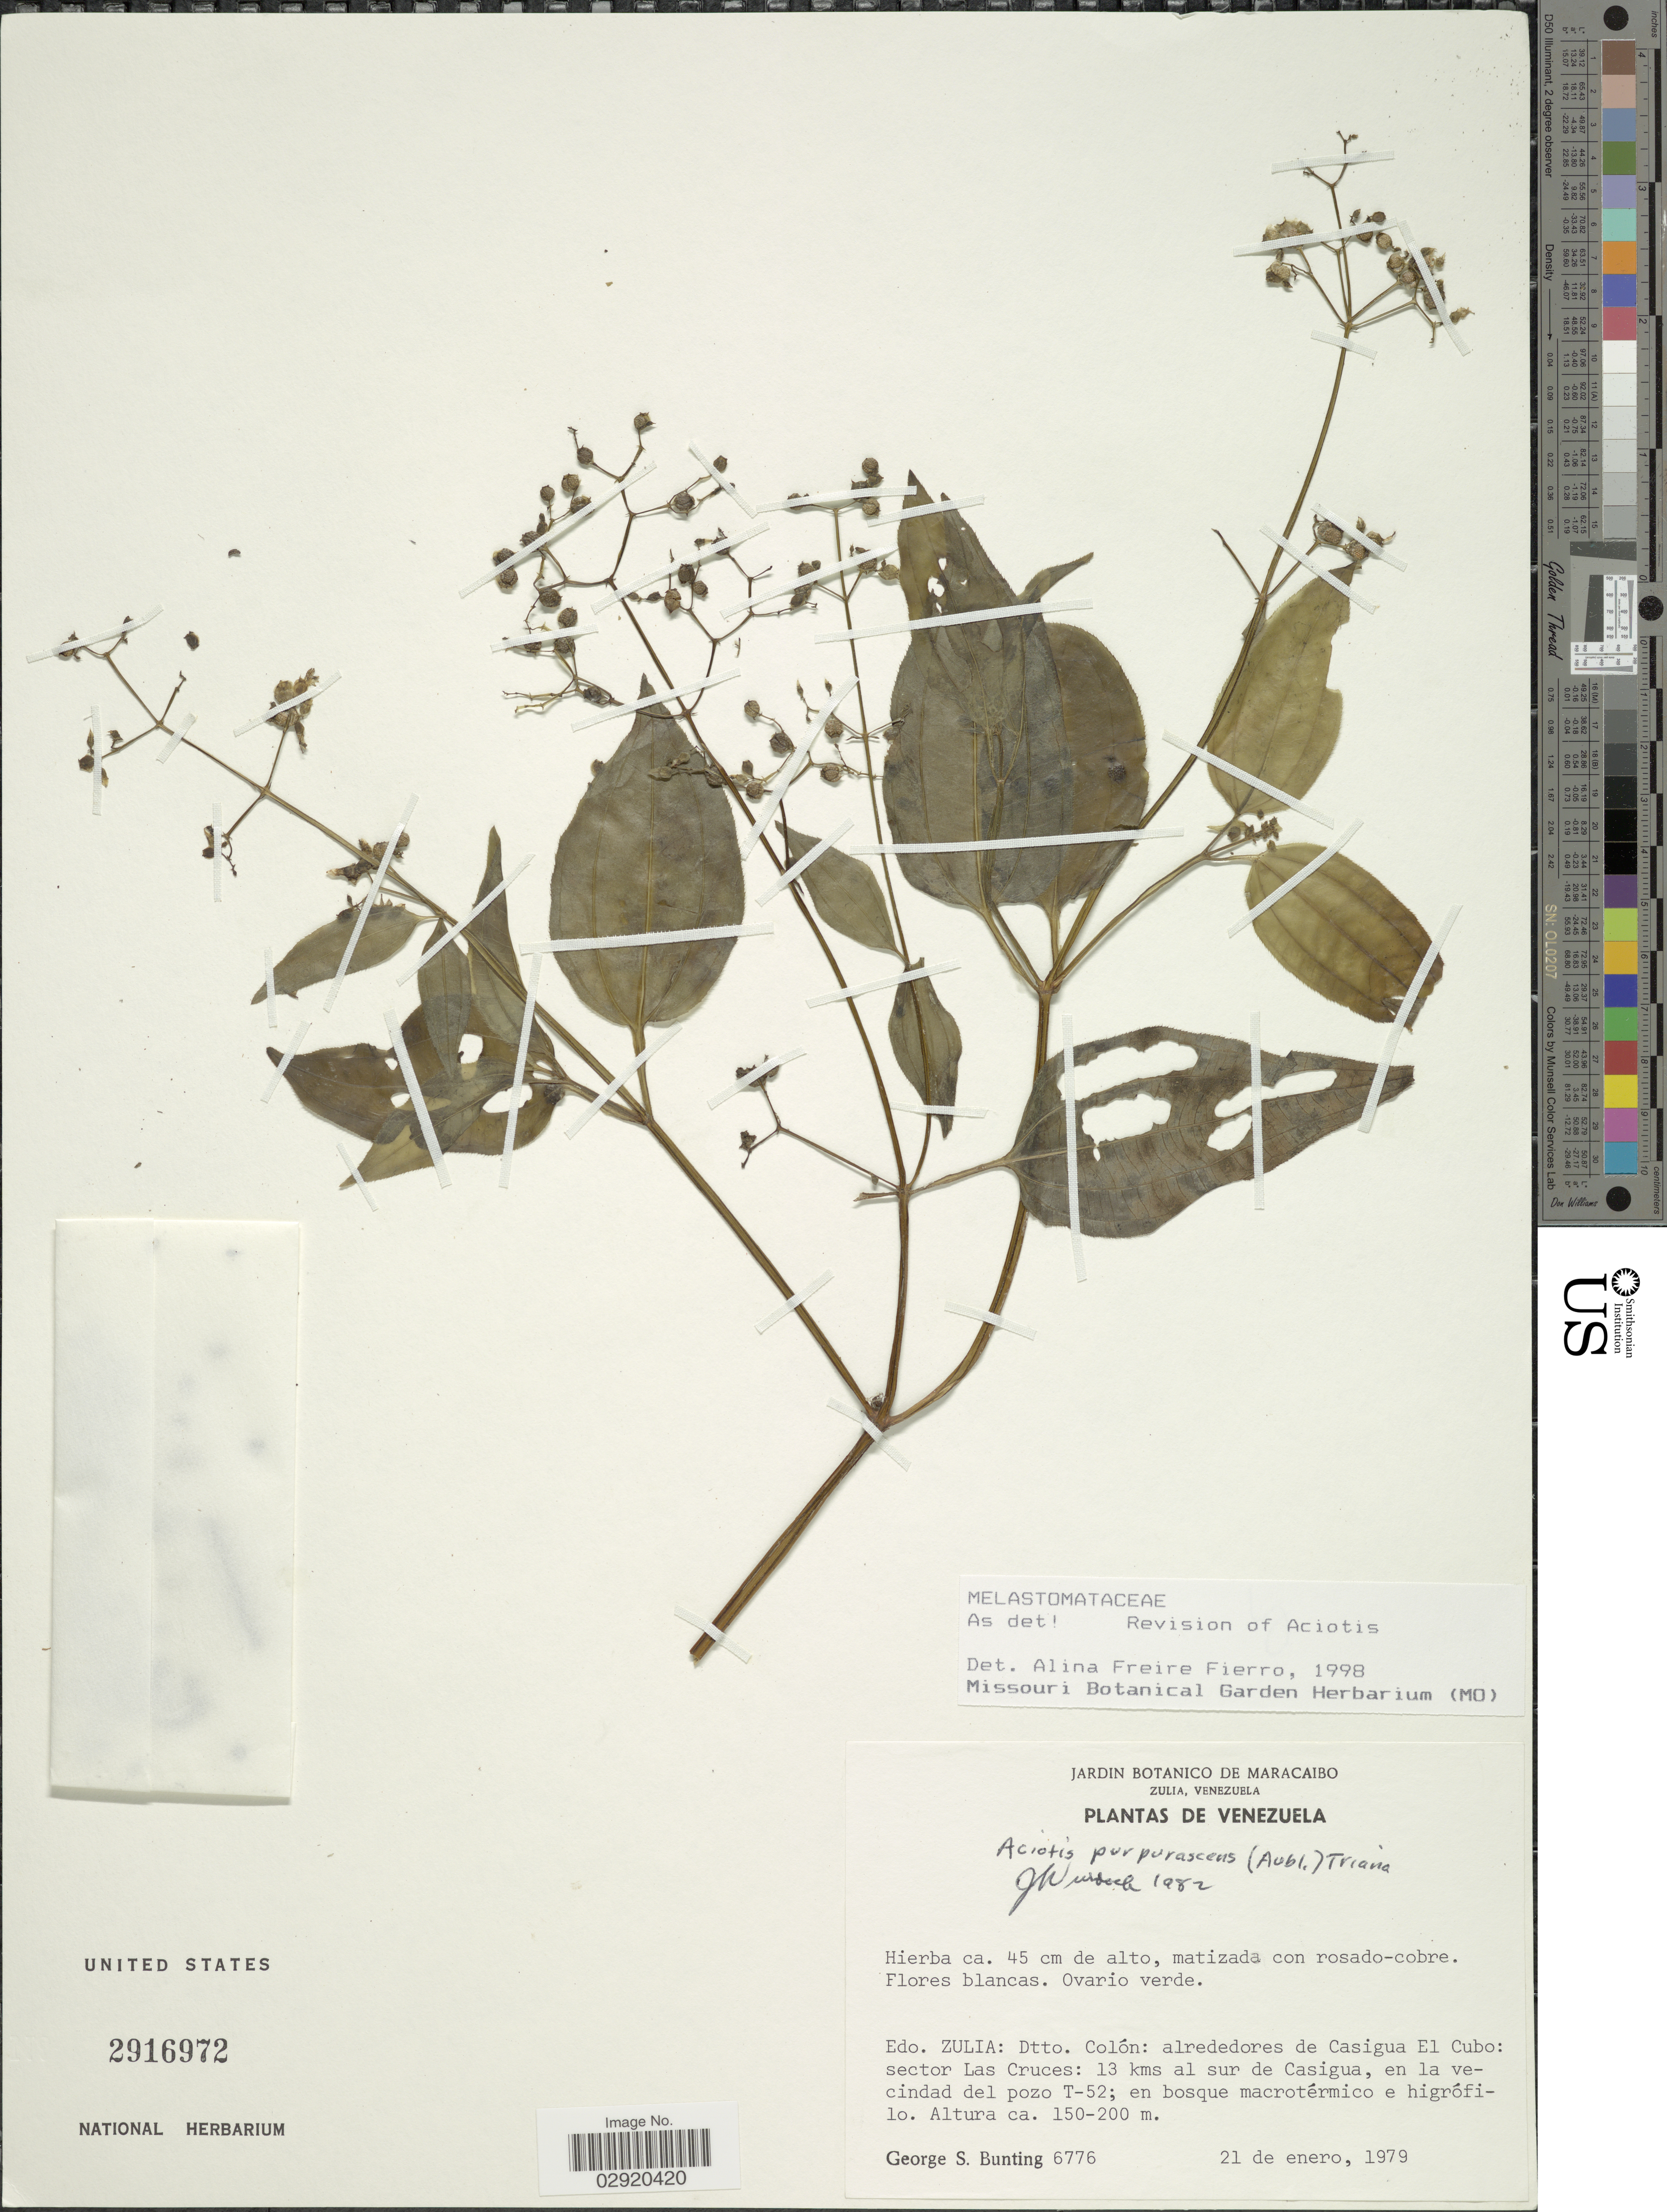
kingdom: Plantae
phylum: Tracheophyta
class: Magnoliopsida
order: Myrtales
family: Melastomataceae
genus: Aciotis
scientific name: Aciotis purpurascens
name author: (Aubl.) Triana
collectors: G. S. Bunting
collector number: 6776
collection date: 1979-01-21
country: Venezuela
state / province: Zulia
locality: Edo. Zulia: Dtto. Colón: alrededores de Casigua El Cubo: sector Las Cruces: 13 kms al sur de Casigua, en la vecindad del pozo T-52.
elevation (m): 150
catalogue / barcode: US 2916972